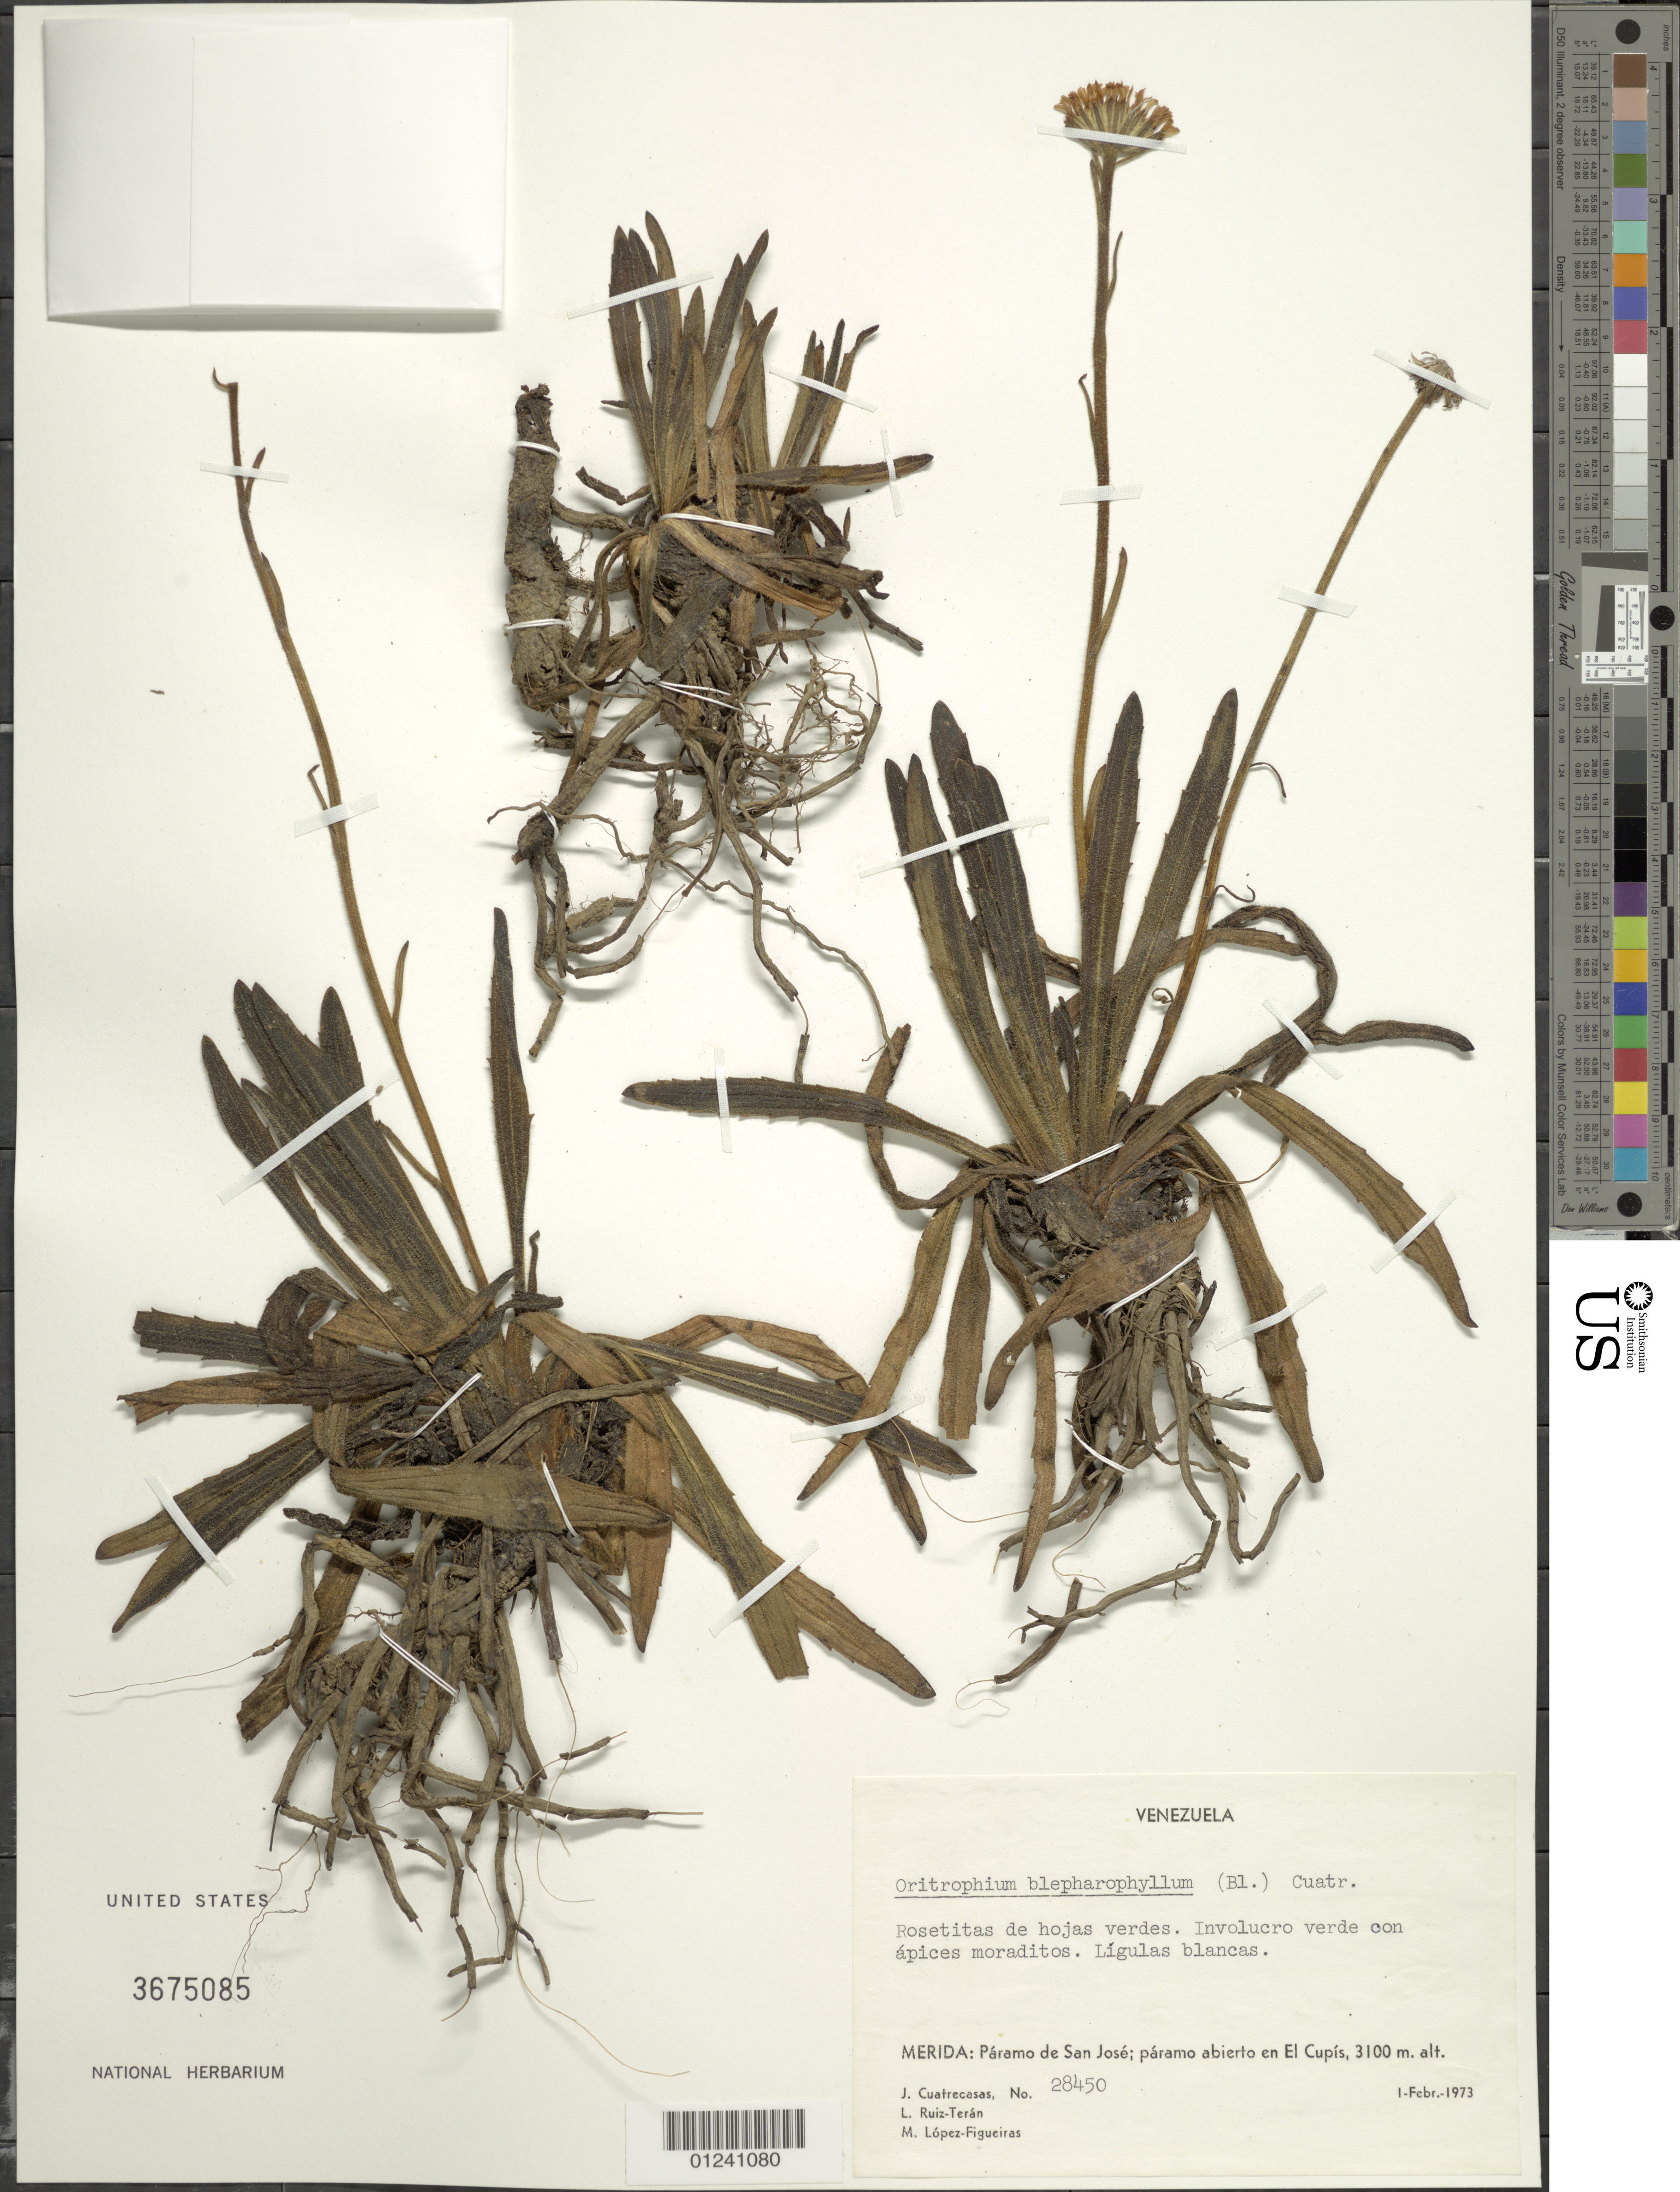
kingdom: Plantae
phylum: Tracheophyta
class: Magnoliopsida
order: Asterales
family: Asteraceae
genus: Oritrophium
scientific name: Oritrophium blepharophyllum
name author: (S.F. Blake) Cuatrec.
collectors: J. Cuatrecasas, L. E. Ruíz-Terán & M. López Figueiras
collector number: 28450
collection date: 1973-02-01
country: Venezuela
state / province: Mérida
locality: Páramo de San José, paramo abierto en El Cupís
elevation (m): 3100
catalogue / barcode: US 3675085